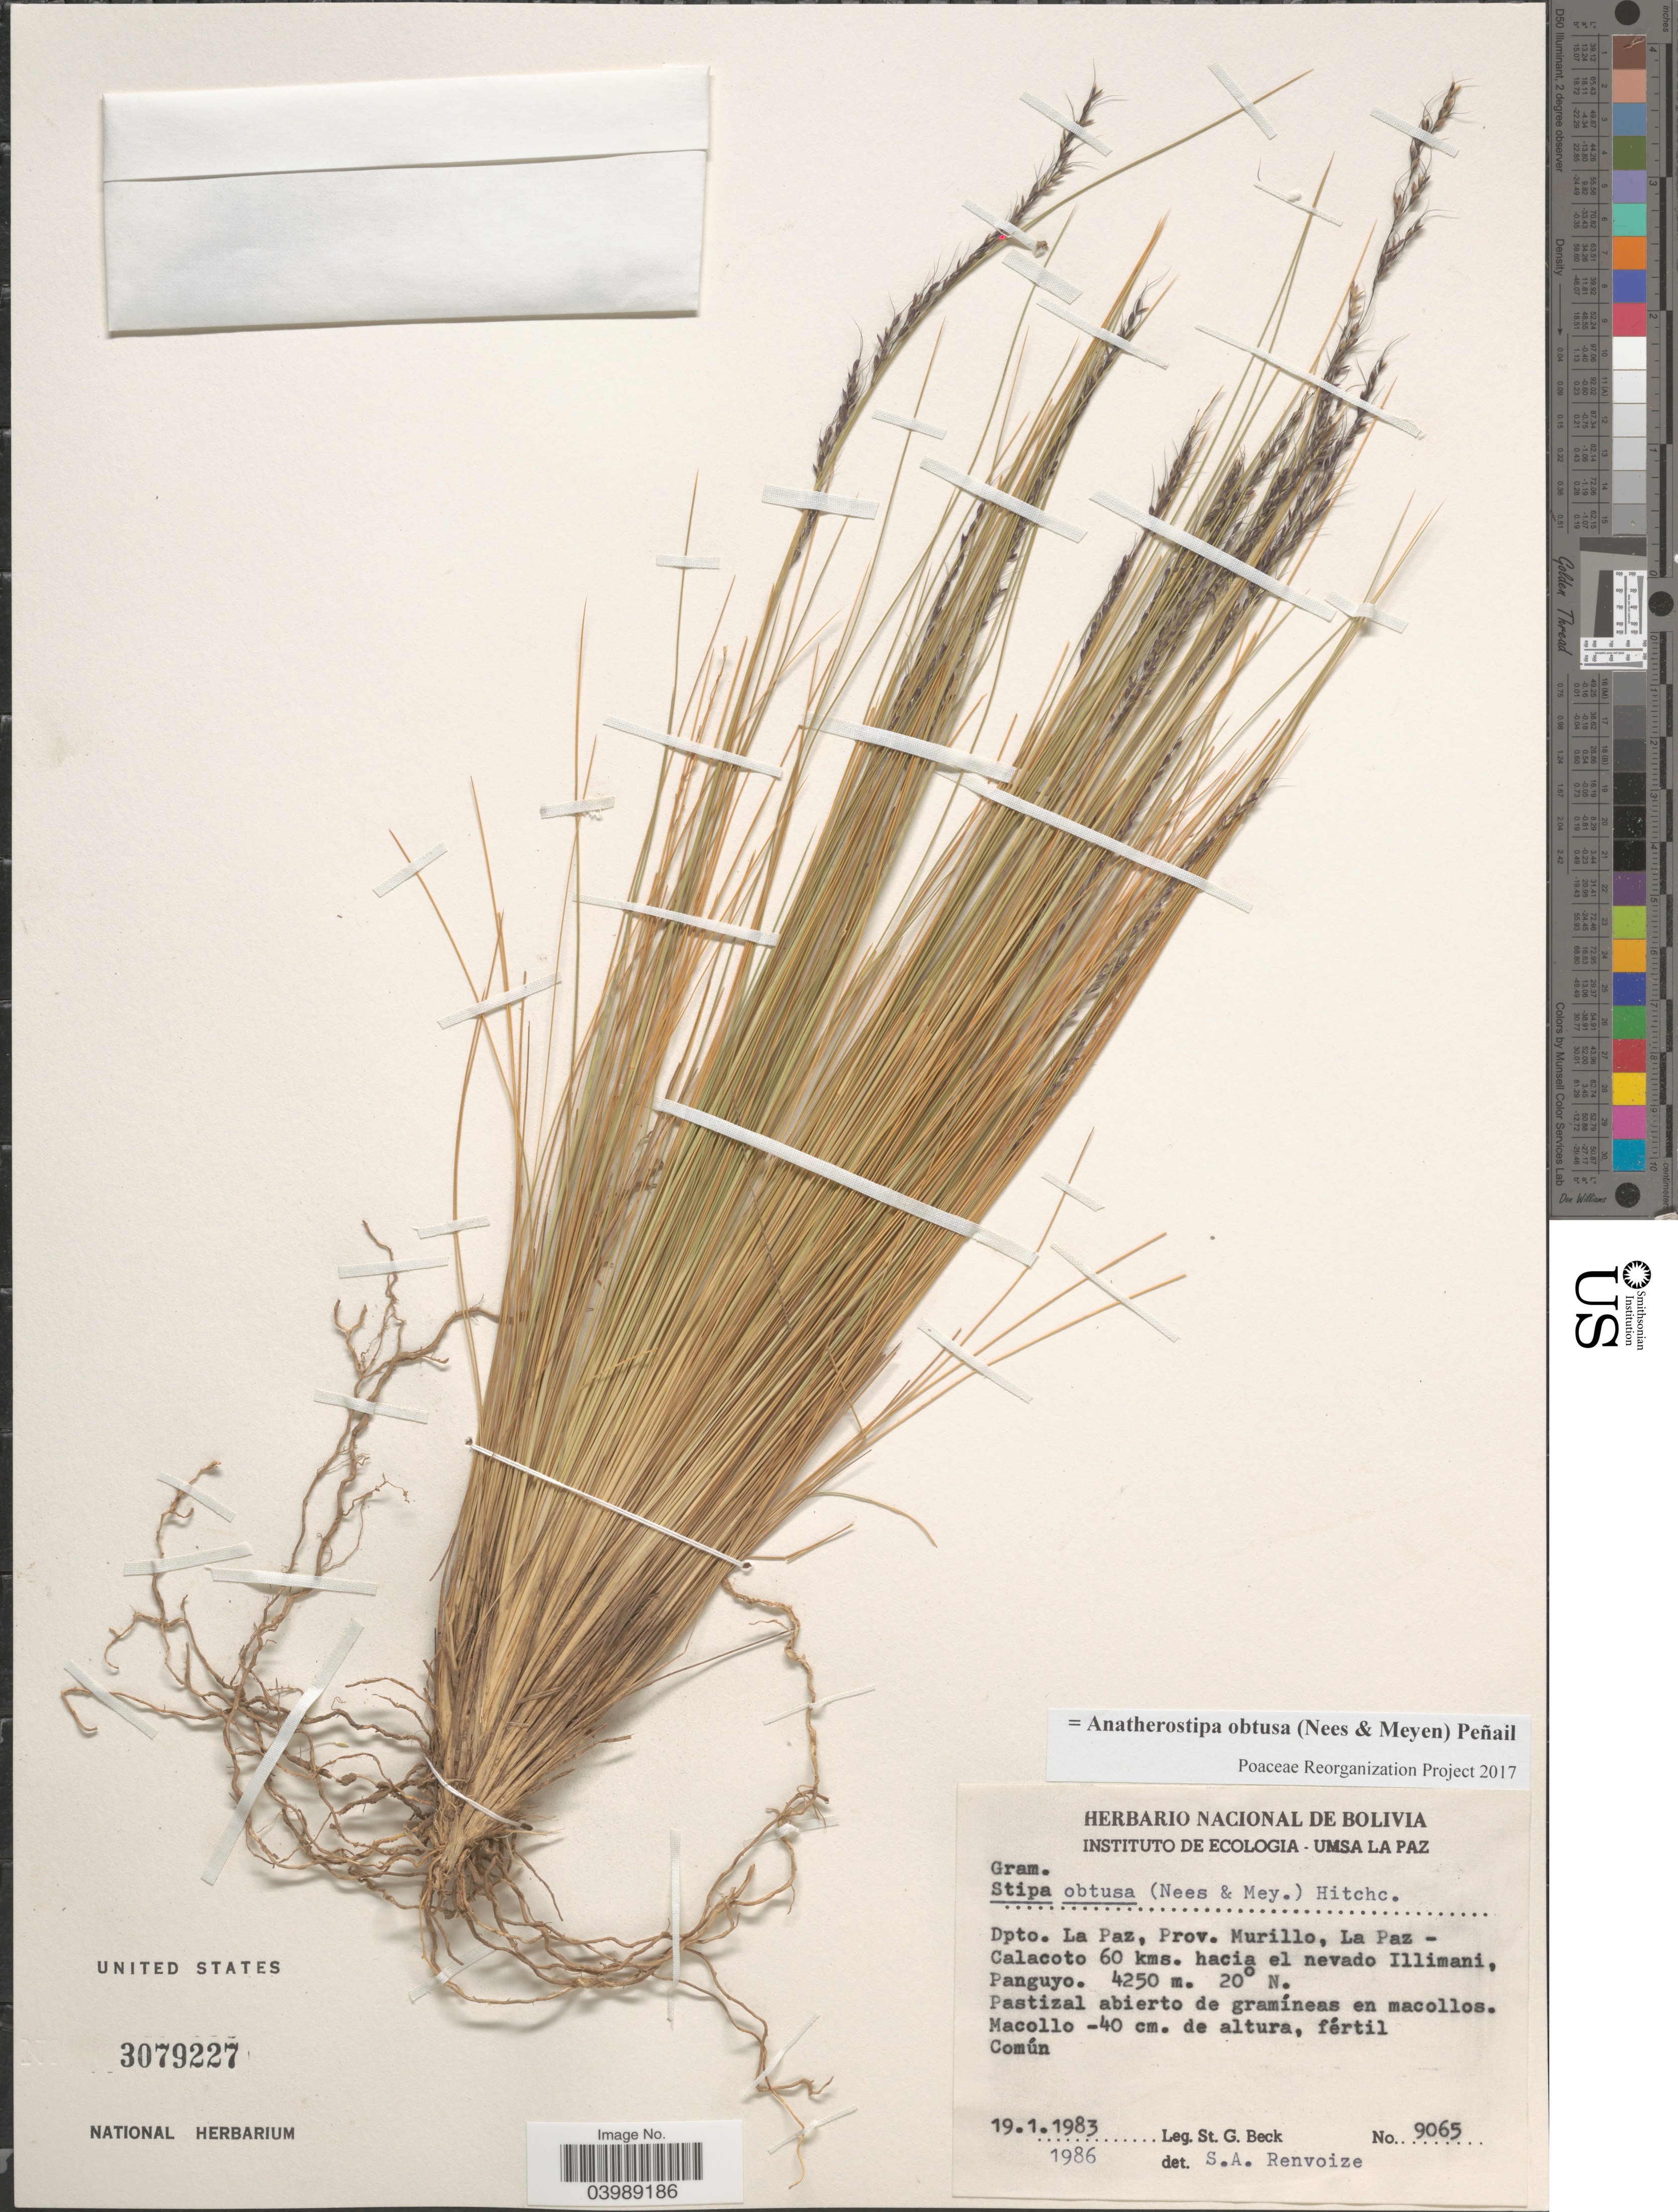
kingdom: Plantae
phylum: Tracheophyta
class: Liliopsida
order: Poales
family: Poaceae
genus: Anatherostipa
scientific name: Anatherostipa obtusa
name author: (Nees & Meyen) Peñailillo B.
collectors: S. G. Beck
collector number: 9065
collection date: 1983-01-19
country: Bolivia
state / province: La Paz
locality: Dpto. La Paz, Prov. Murillo, La Paz - Calacoto 60 kms. hacia el nevado Illimani, Panguyo.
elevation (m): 4250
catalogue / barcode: US 3079227